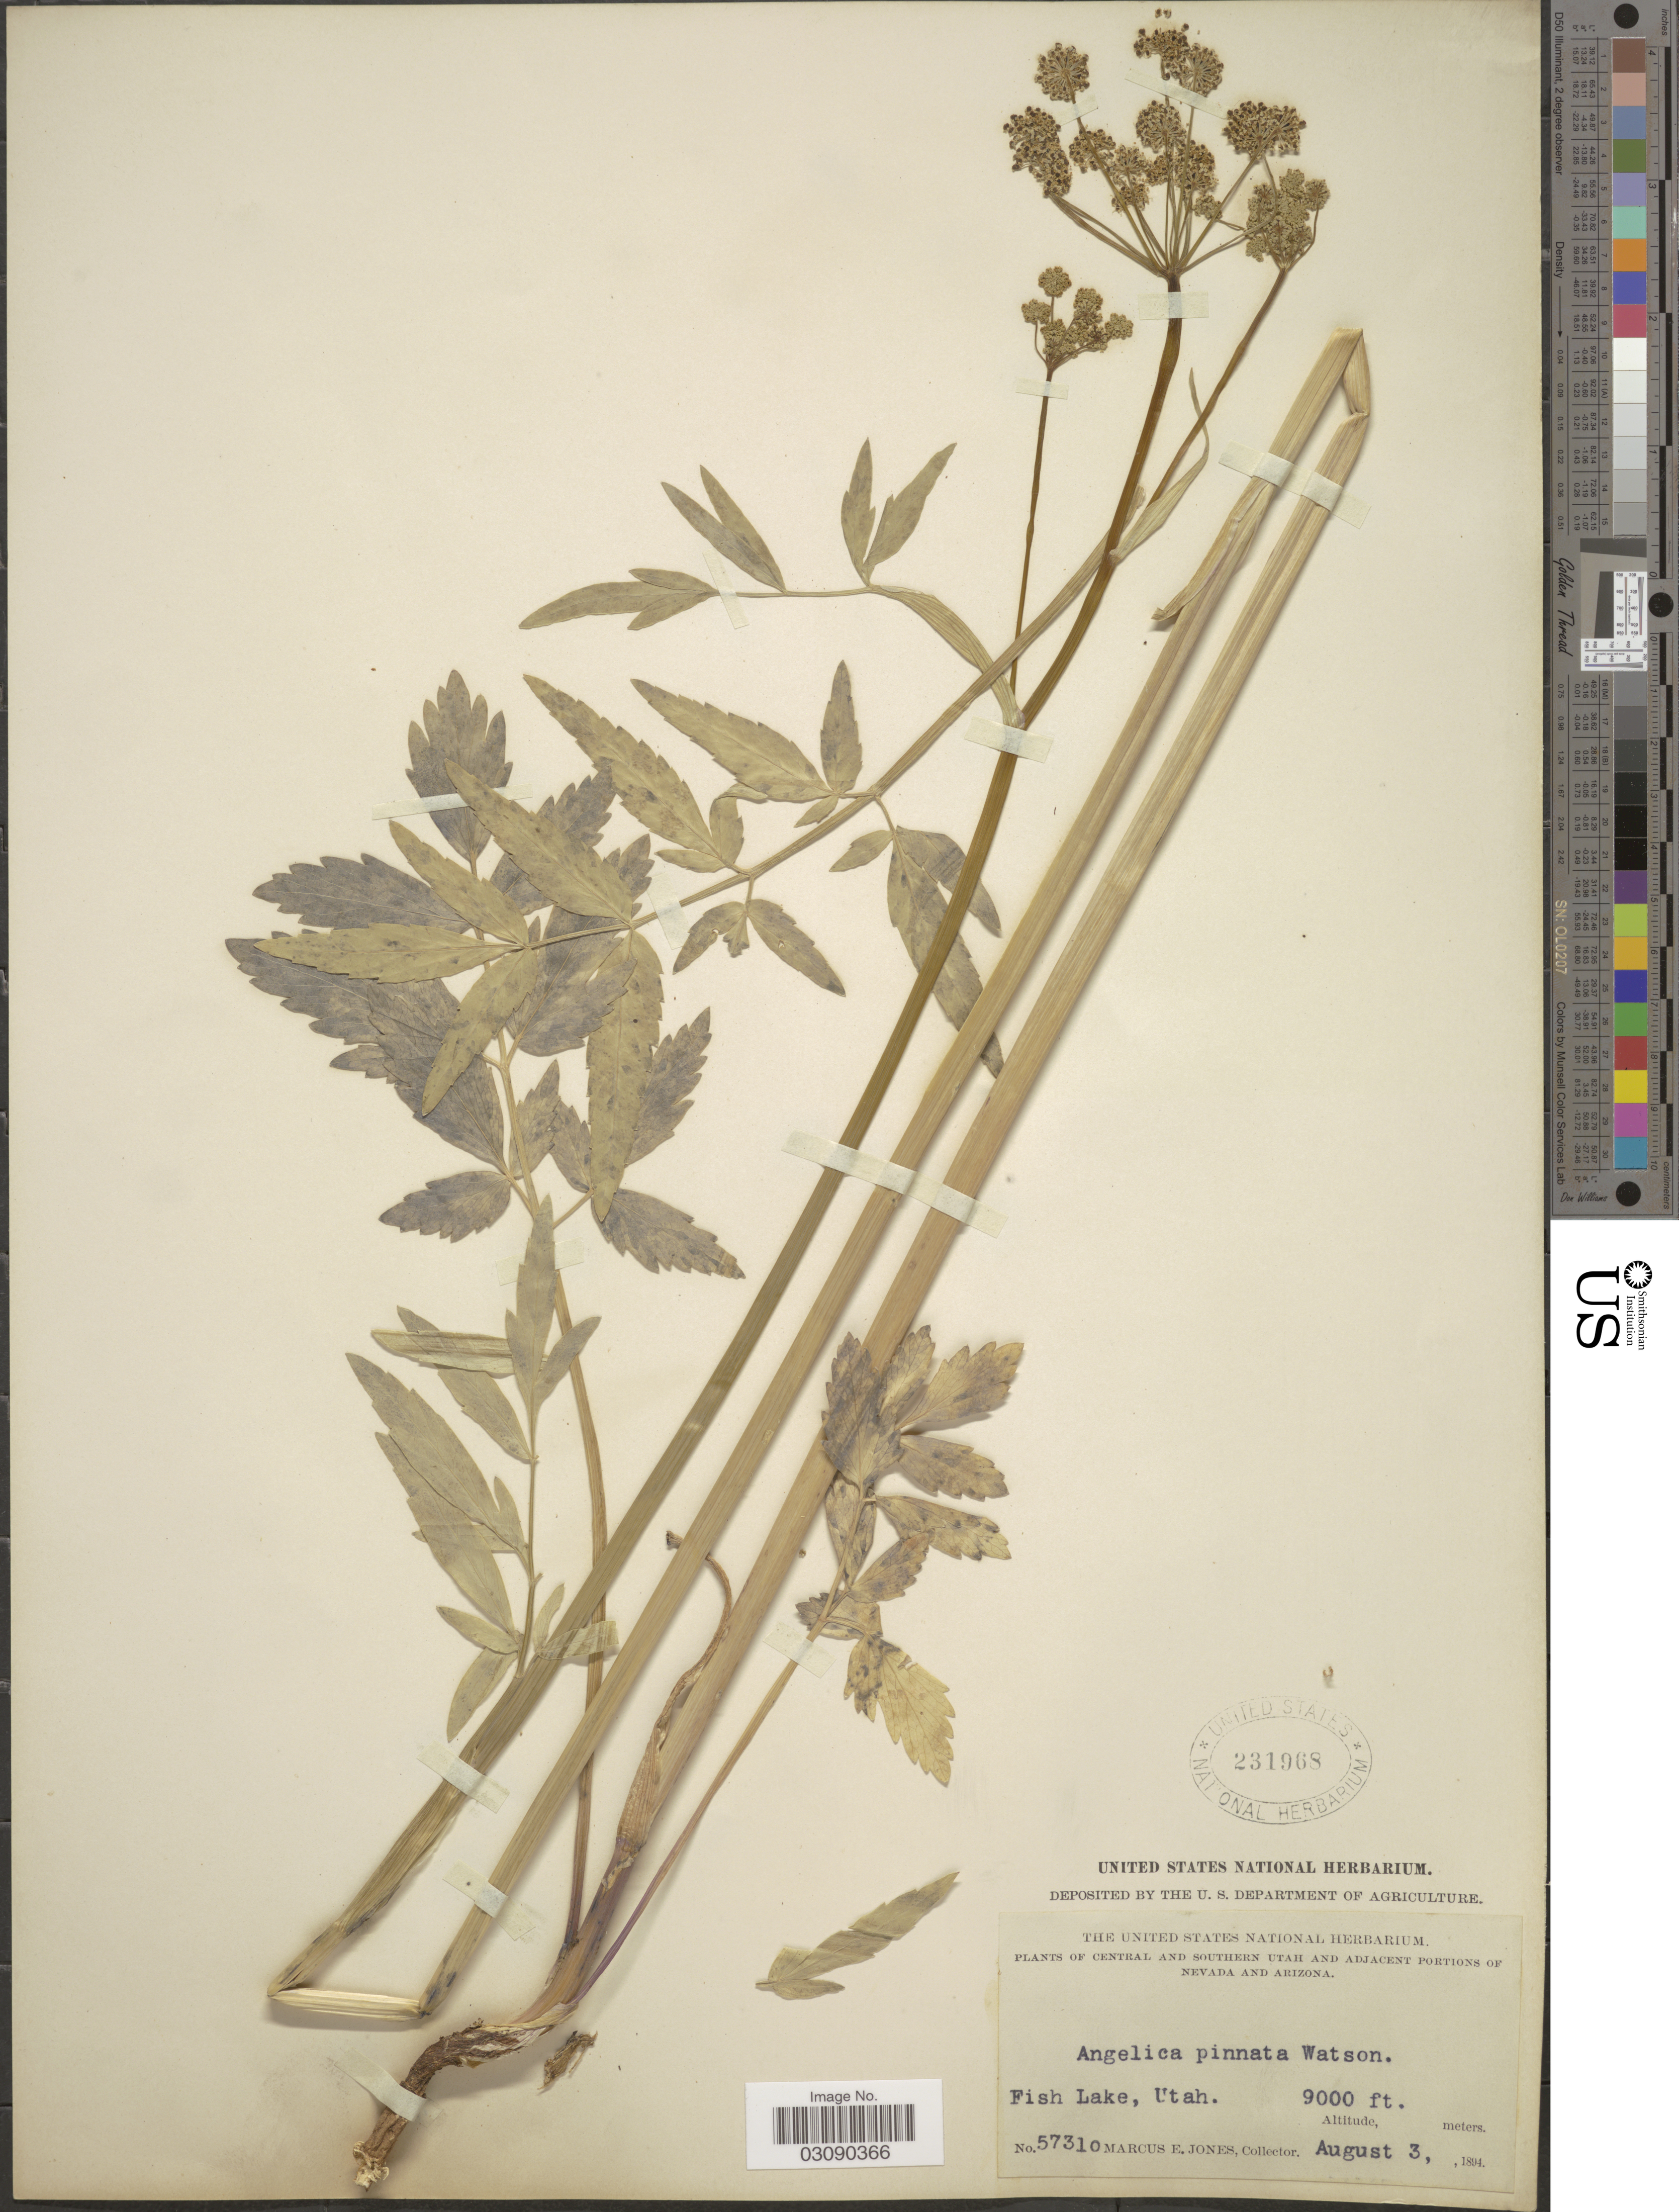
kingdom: Plantae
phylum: Tracheophyta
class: Magnoliopsida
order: Apiales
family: Apiaceae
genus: Angelica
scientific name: Angelica pinnata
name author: S. Watson in C. King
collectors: M. E. Jones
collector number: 57310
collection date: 1894-08-03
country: United States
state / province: Utah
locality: Central and Southern Utah, Fish Lake.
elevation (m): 2743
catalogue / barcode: US 231968